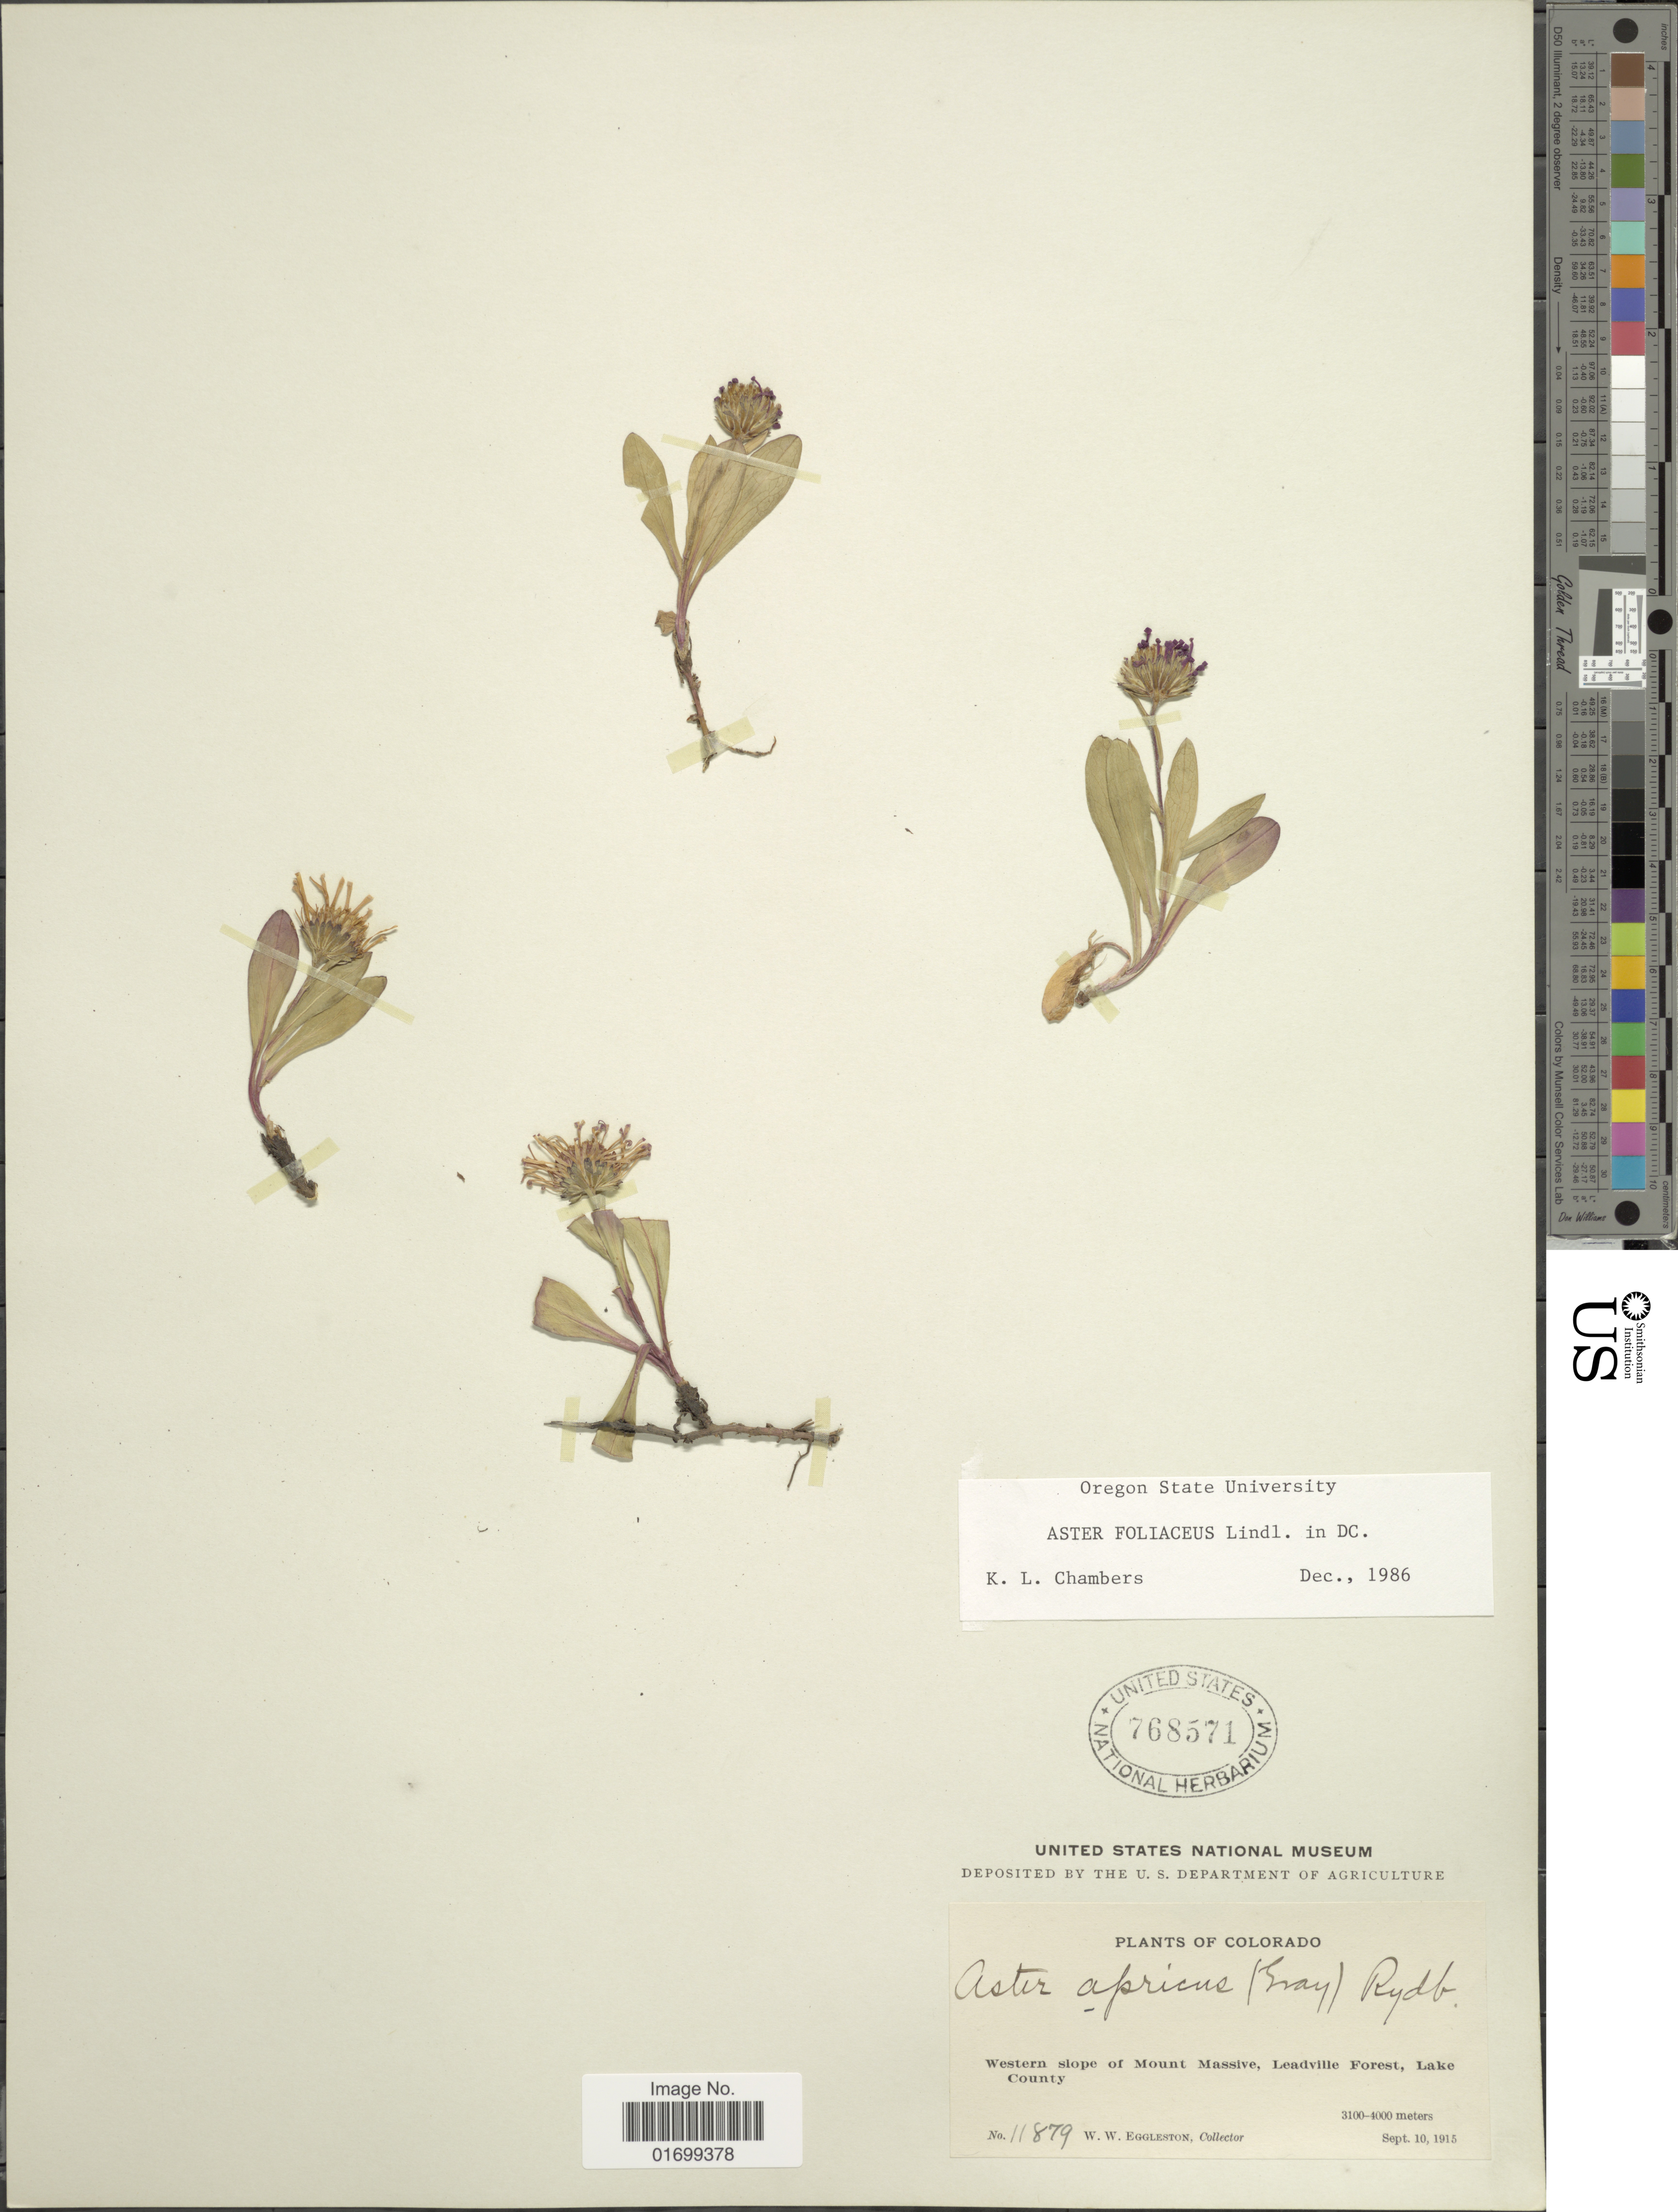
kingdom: Plantae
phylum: Tracheophyta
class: Magnoliopsida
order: Asterales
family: Asteraceae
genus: Symphyotrichum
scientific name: Symphyotrichum foliaceum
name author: (Lindl. ex DC.) G.L. Nesom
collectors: W. W. Eggleston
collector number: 11879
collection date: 1915-09-10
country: United States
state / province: Colorado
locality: Western slope of Mount Massive, Leadville Forest, Lake County.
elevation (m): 3100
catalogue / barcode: US 768571